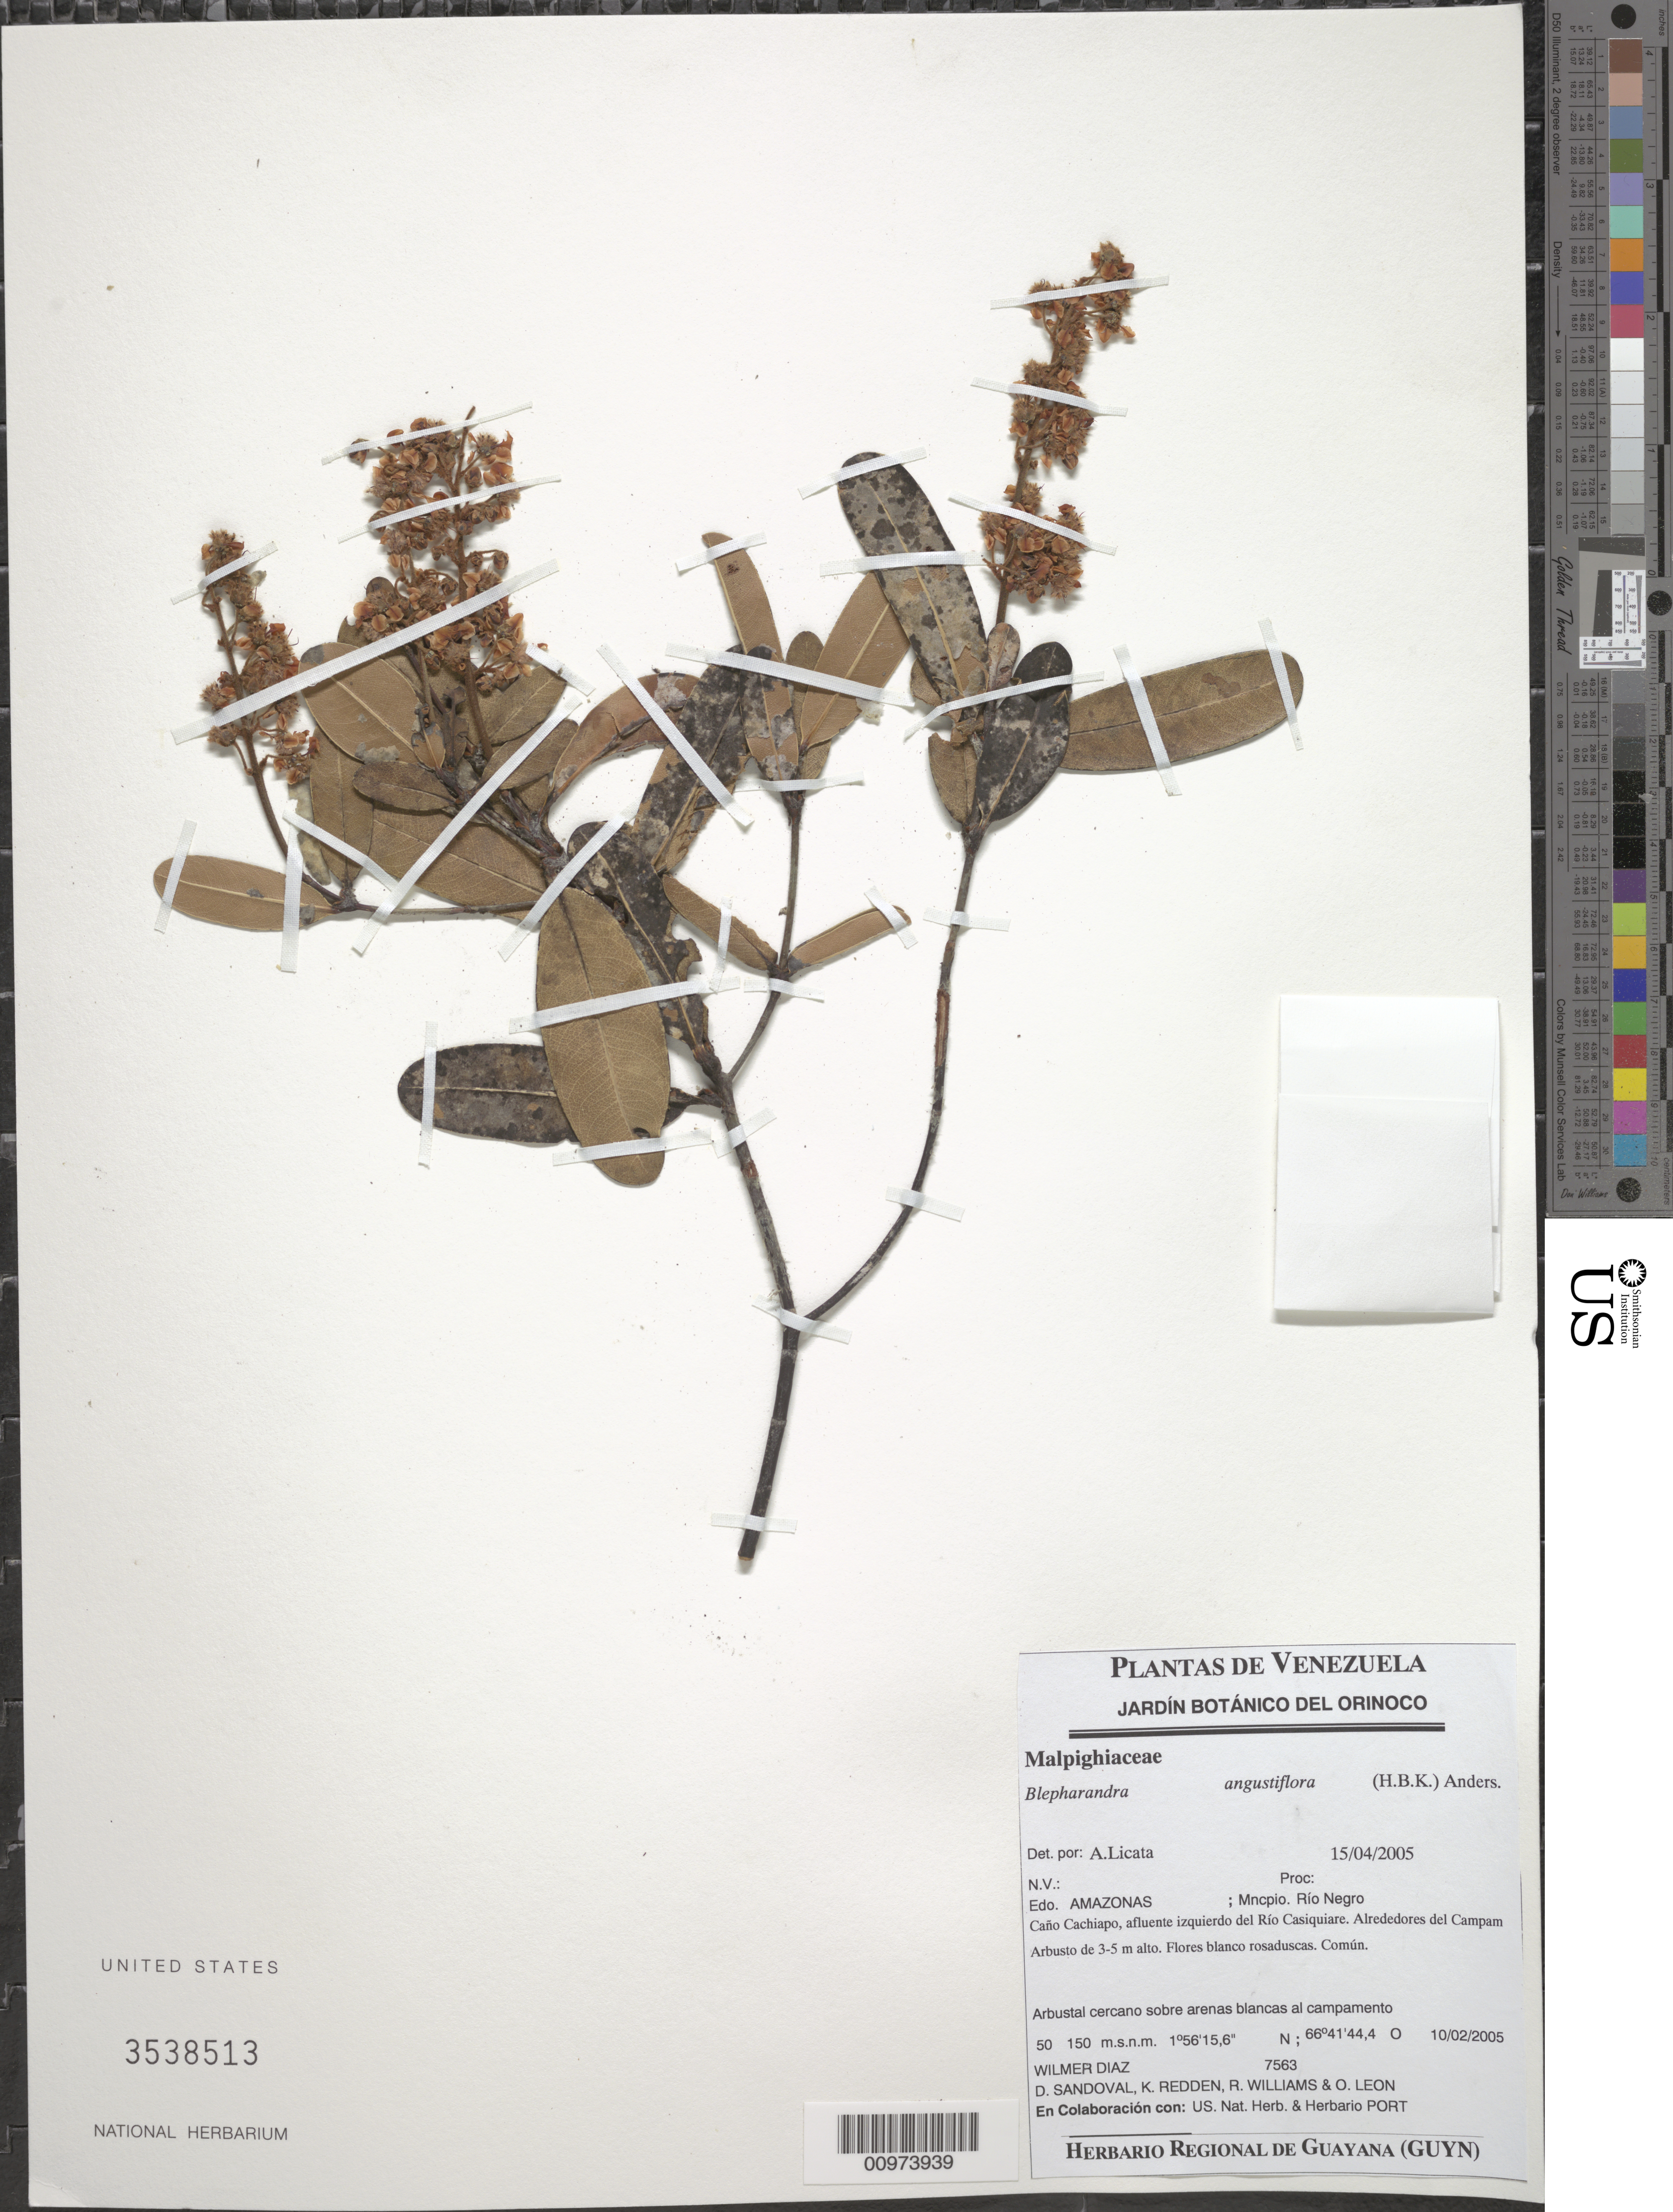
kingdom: Plantae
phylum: Tracheophyta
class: Magnoliopsida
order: Malpighiales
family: Malpighiaceae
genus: Blepharandra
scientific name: Blepharandra angustifolia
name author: (Kunth) W.R. Anderson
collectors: W. Díaz P., D. Sandoval, K. M. Redden, R. Williams & O. León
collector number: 7563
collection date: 2005-02-10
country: Venezuela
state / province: Amazonas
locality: Mncpio. Río Negro. Caño Cachiapo, afluente izquierdo del Río Casiquiare. Alrededores del Campam.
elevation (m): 50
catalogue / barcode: US 3538513